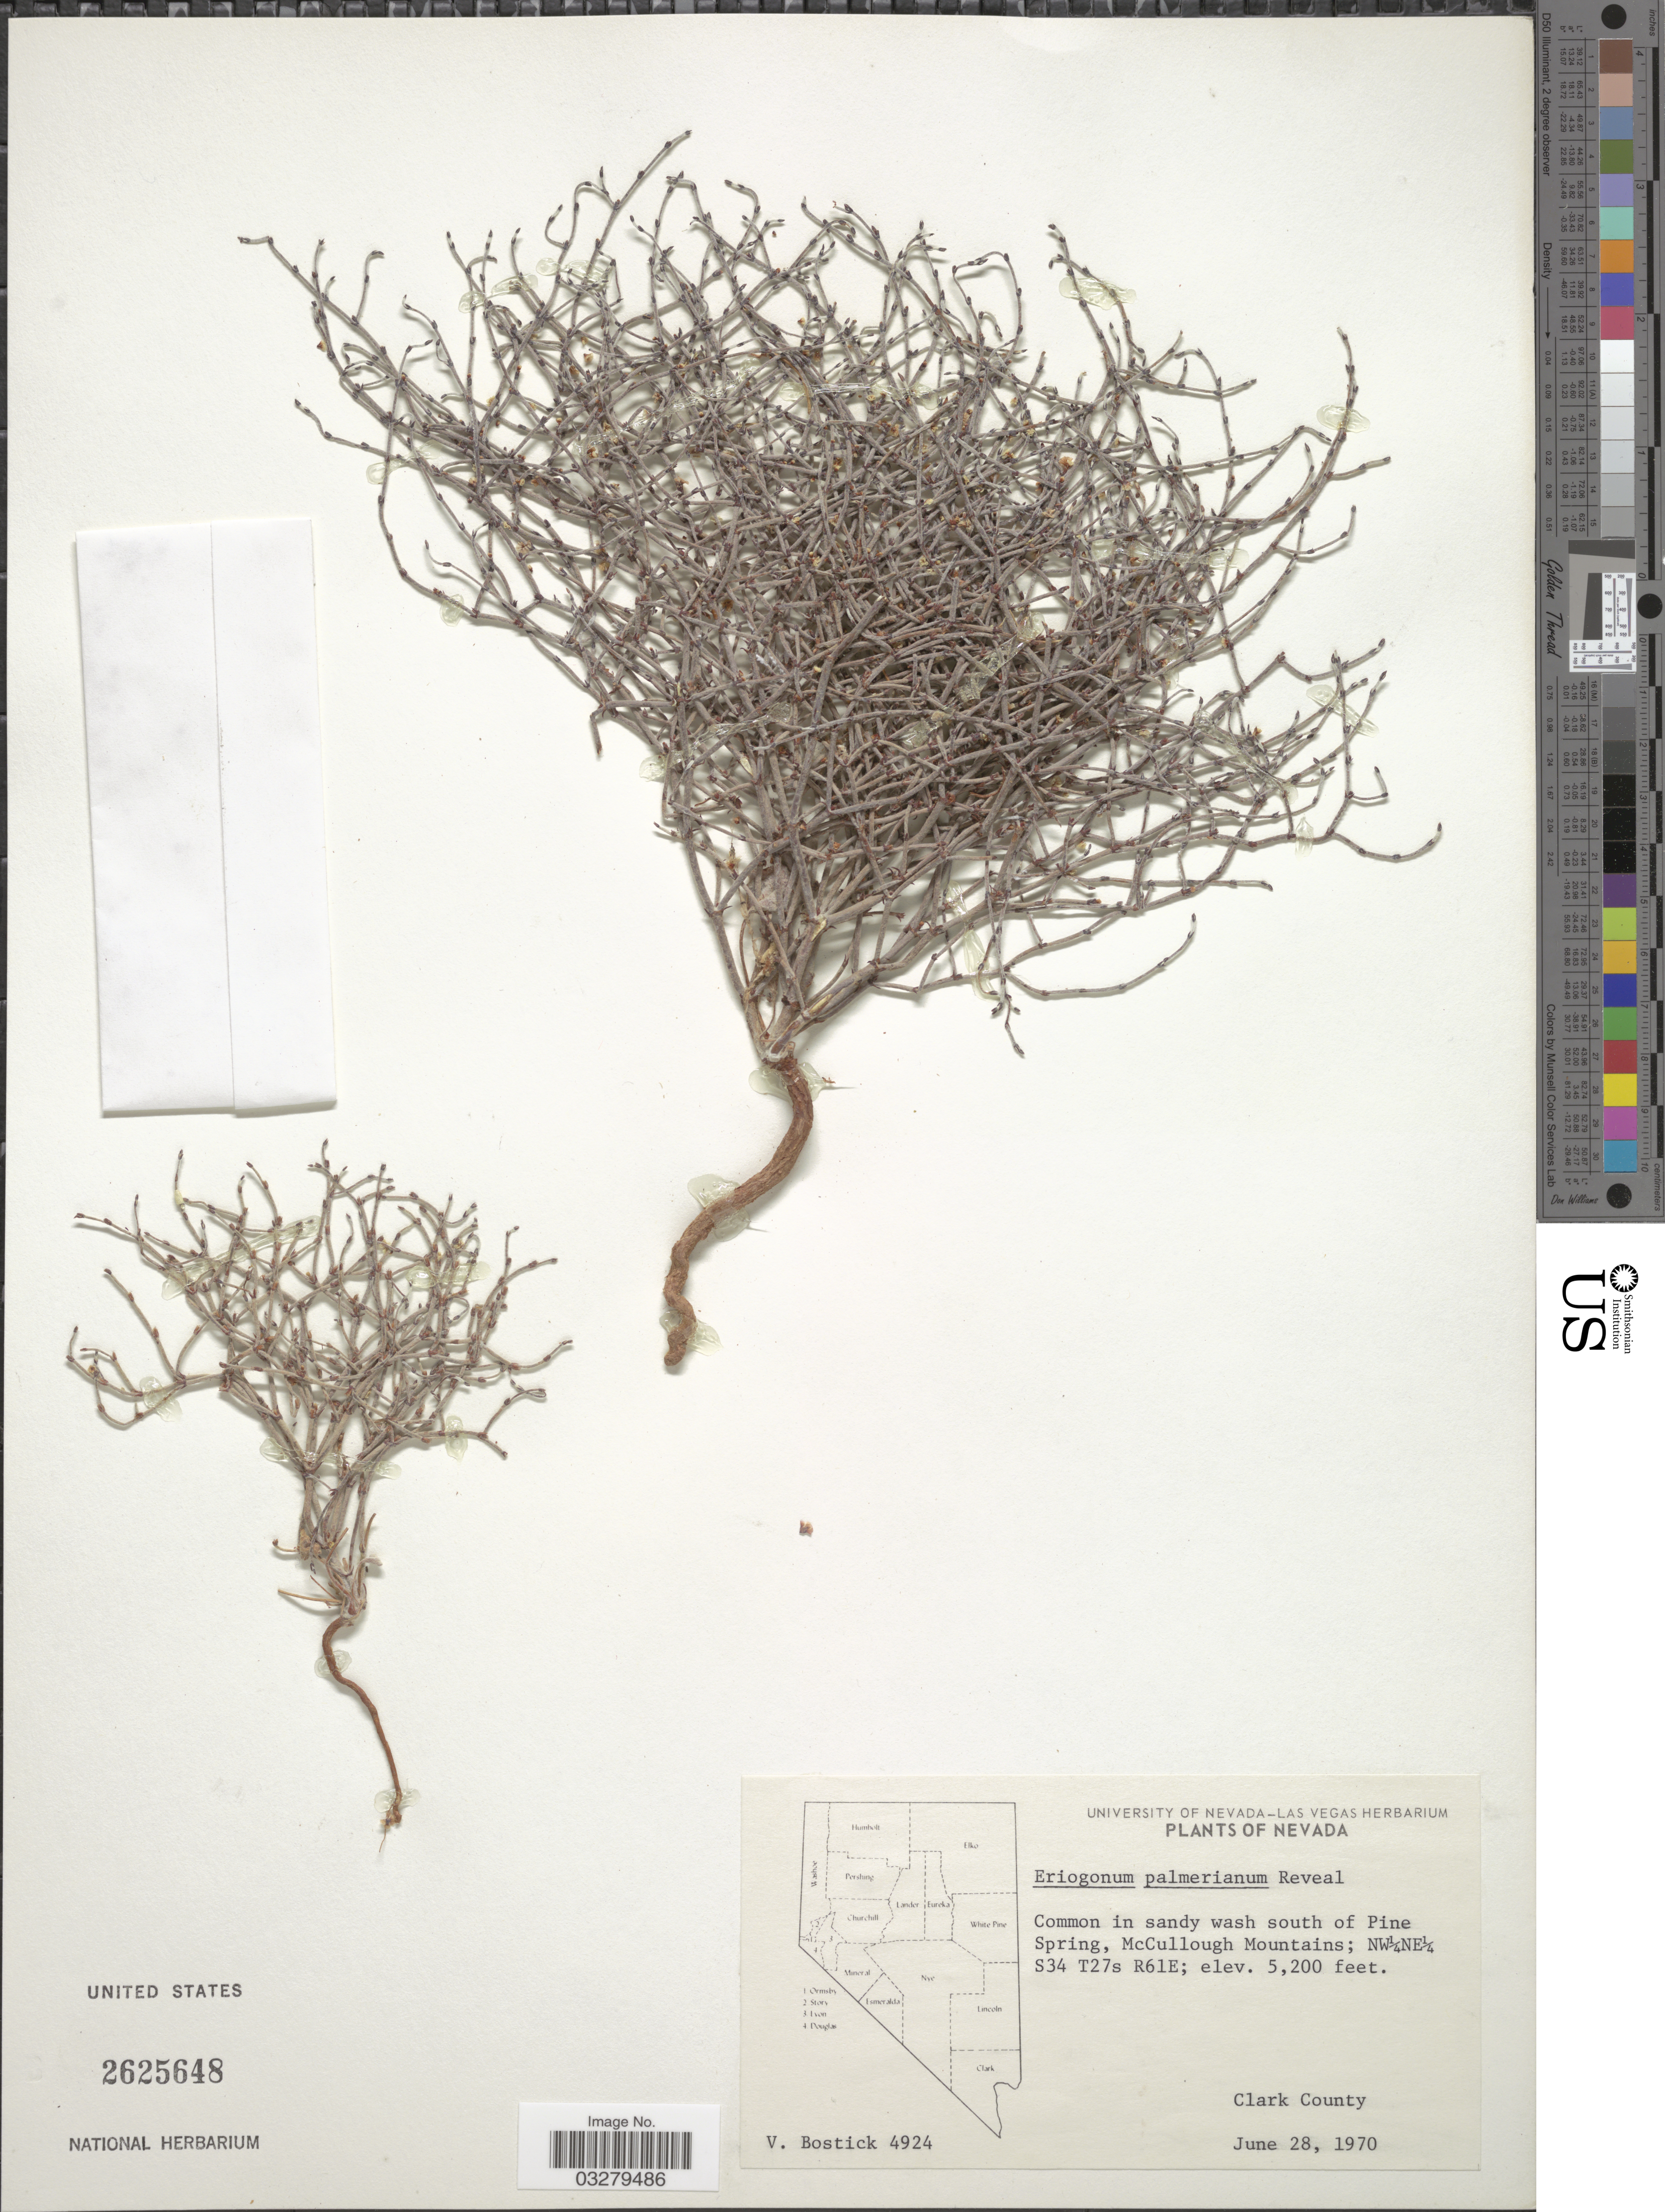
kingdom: Plantae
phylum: Tracheophyta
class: Magnoliopsida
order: Caryophyllales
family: Polygonaceae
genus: Eriogonum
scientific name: Eriogonum palmerianum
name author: Reveal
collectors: V. Bostick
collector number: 4924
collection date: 1970-06-28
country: United States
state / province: Nevada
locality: Common in sandy wash south of Pine Spring, McCullough Mountains; NW¼NE¼ S34, T27s R16E, Clark County.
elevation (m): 1585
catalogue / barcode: US 2625648